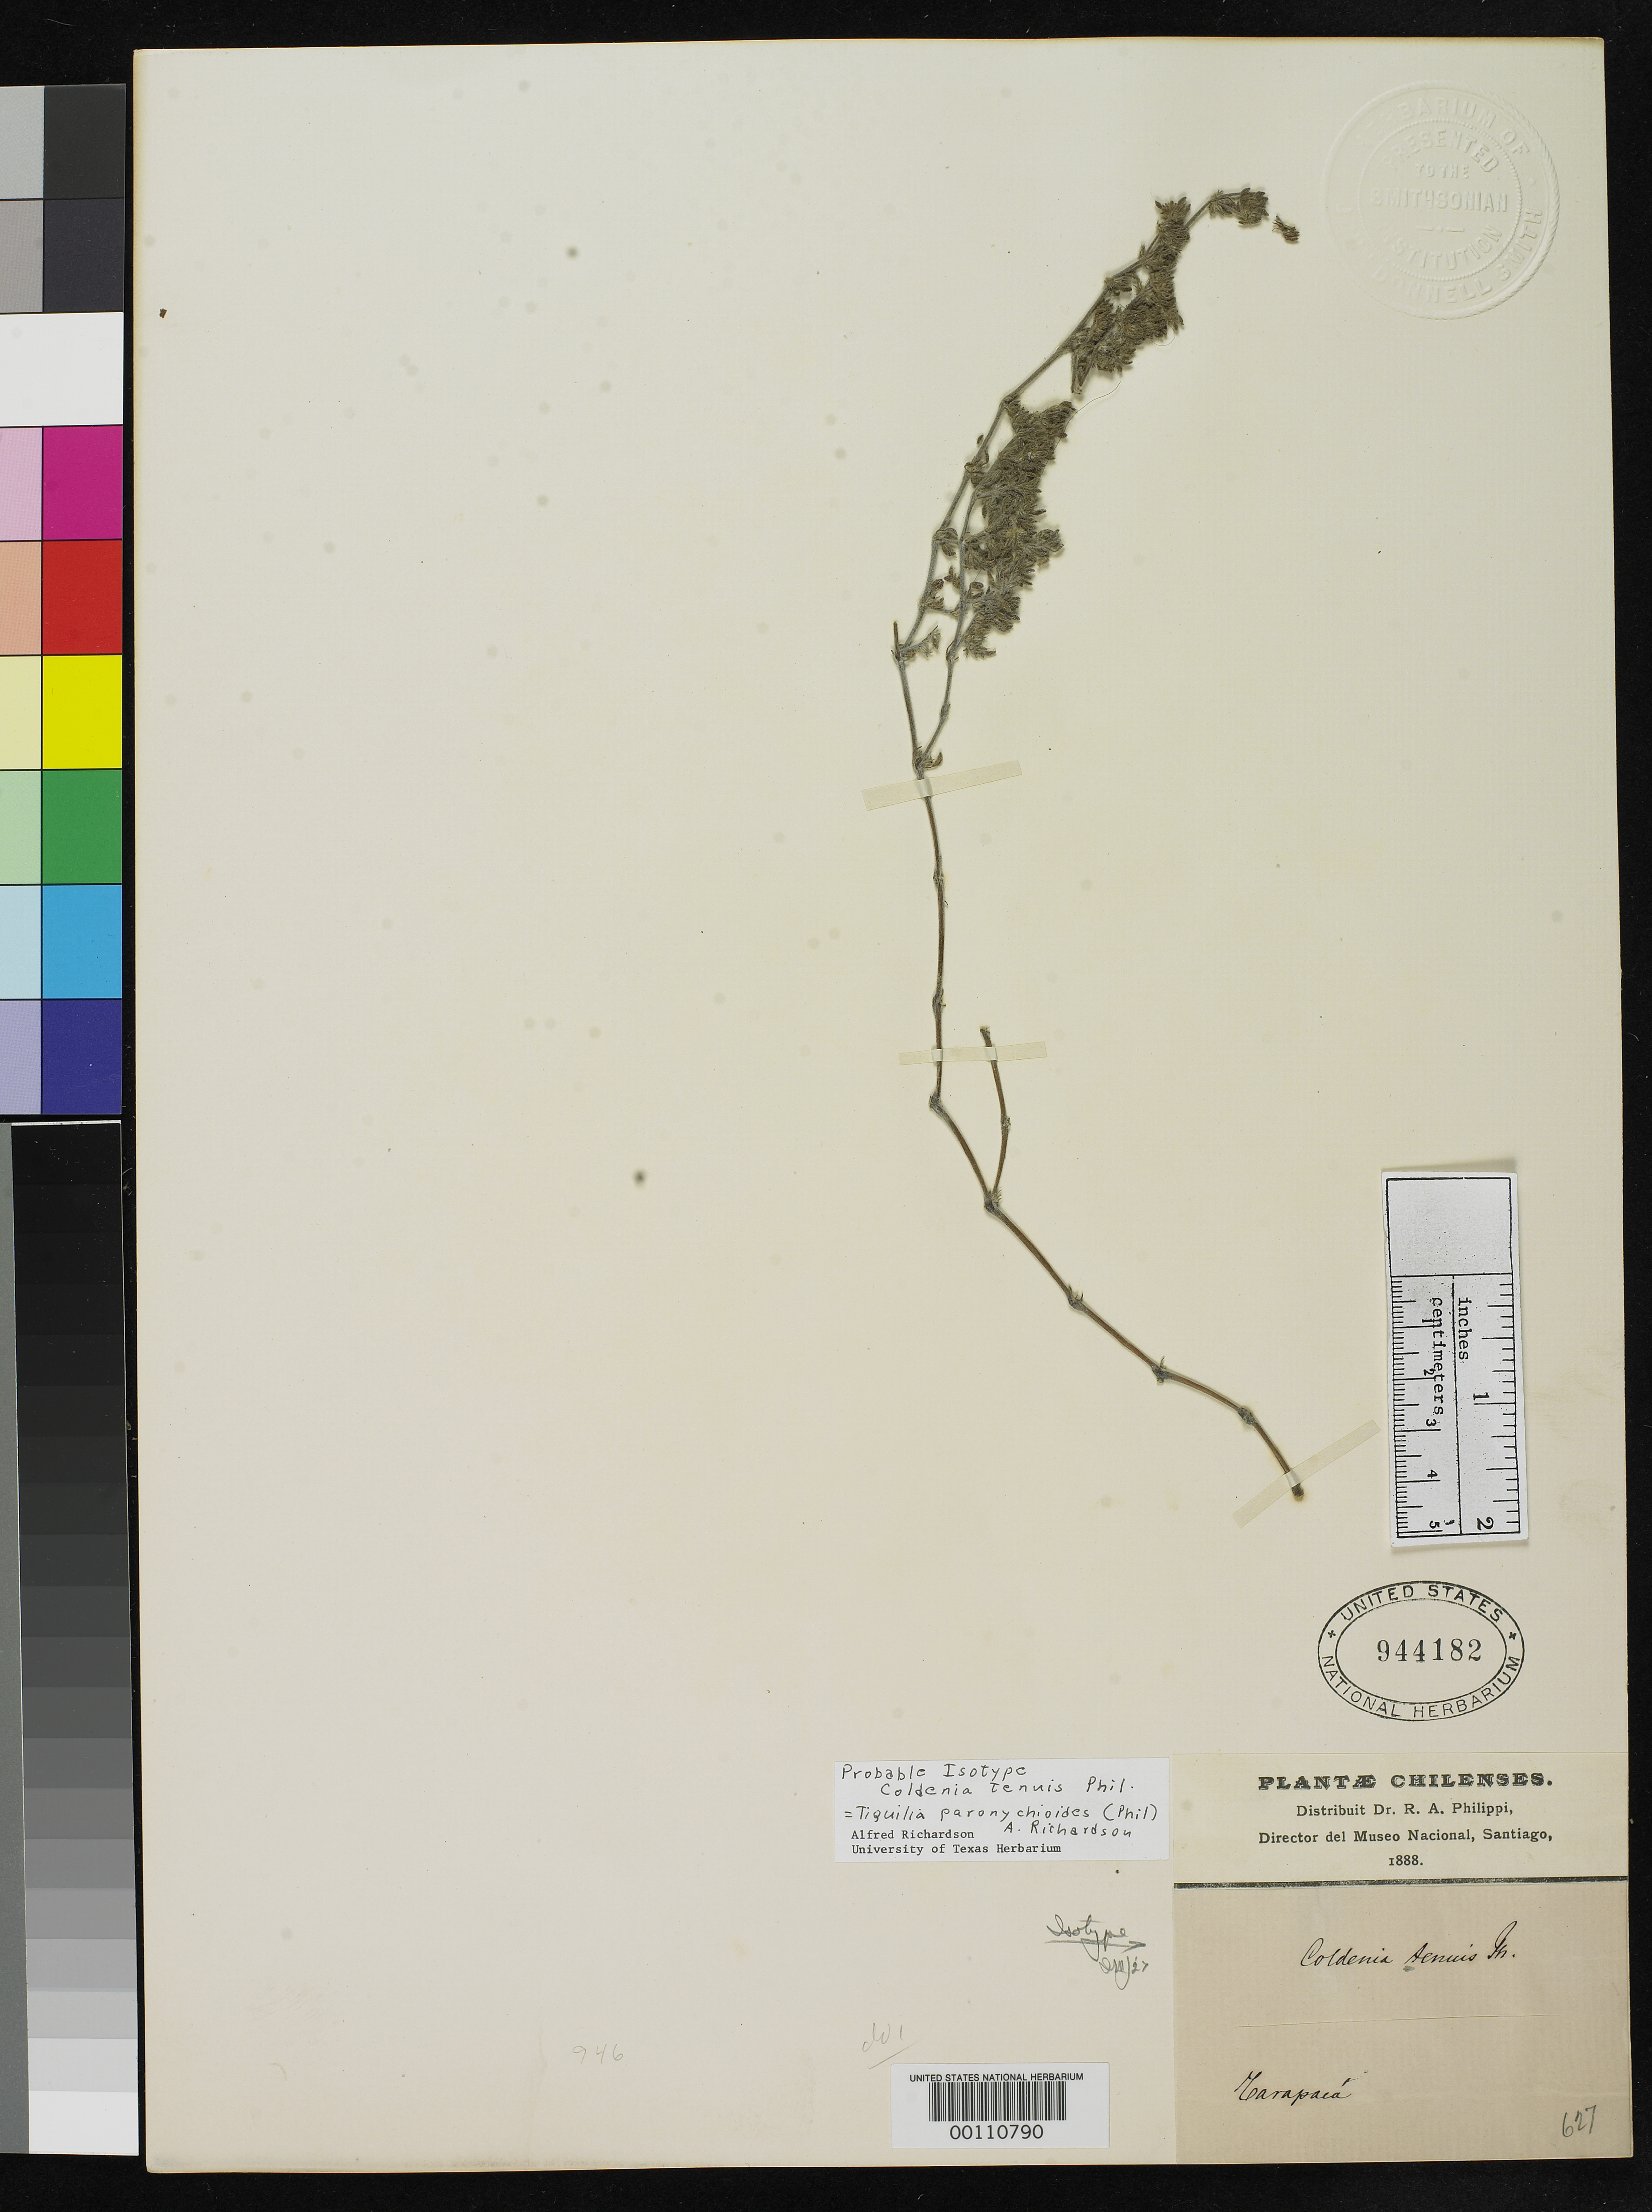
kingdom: Plantae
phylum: Tracheophyta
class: Magnoliopsida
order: Boraginales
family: Coldeniaceae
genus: Coldenia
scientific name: Coldenia tenuis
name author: Phil.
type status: Possible Isotype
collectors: R. A. Philippi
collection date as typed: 1888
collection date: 1888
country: Chile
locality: Garapaca.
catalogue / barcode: US 944182